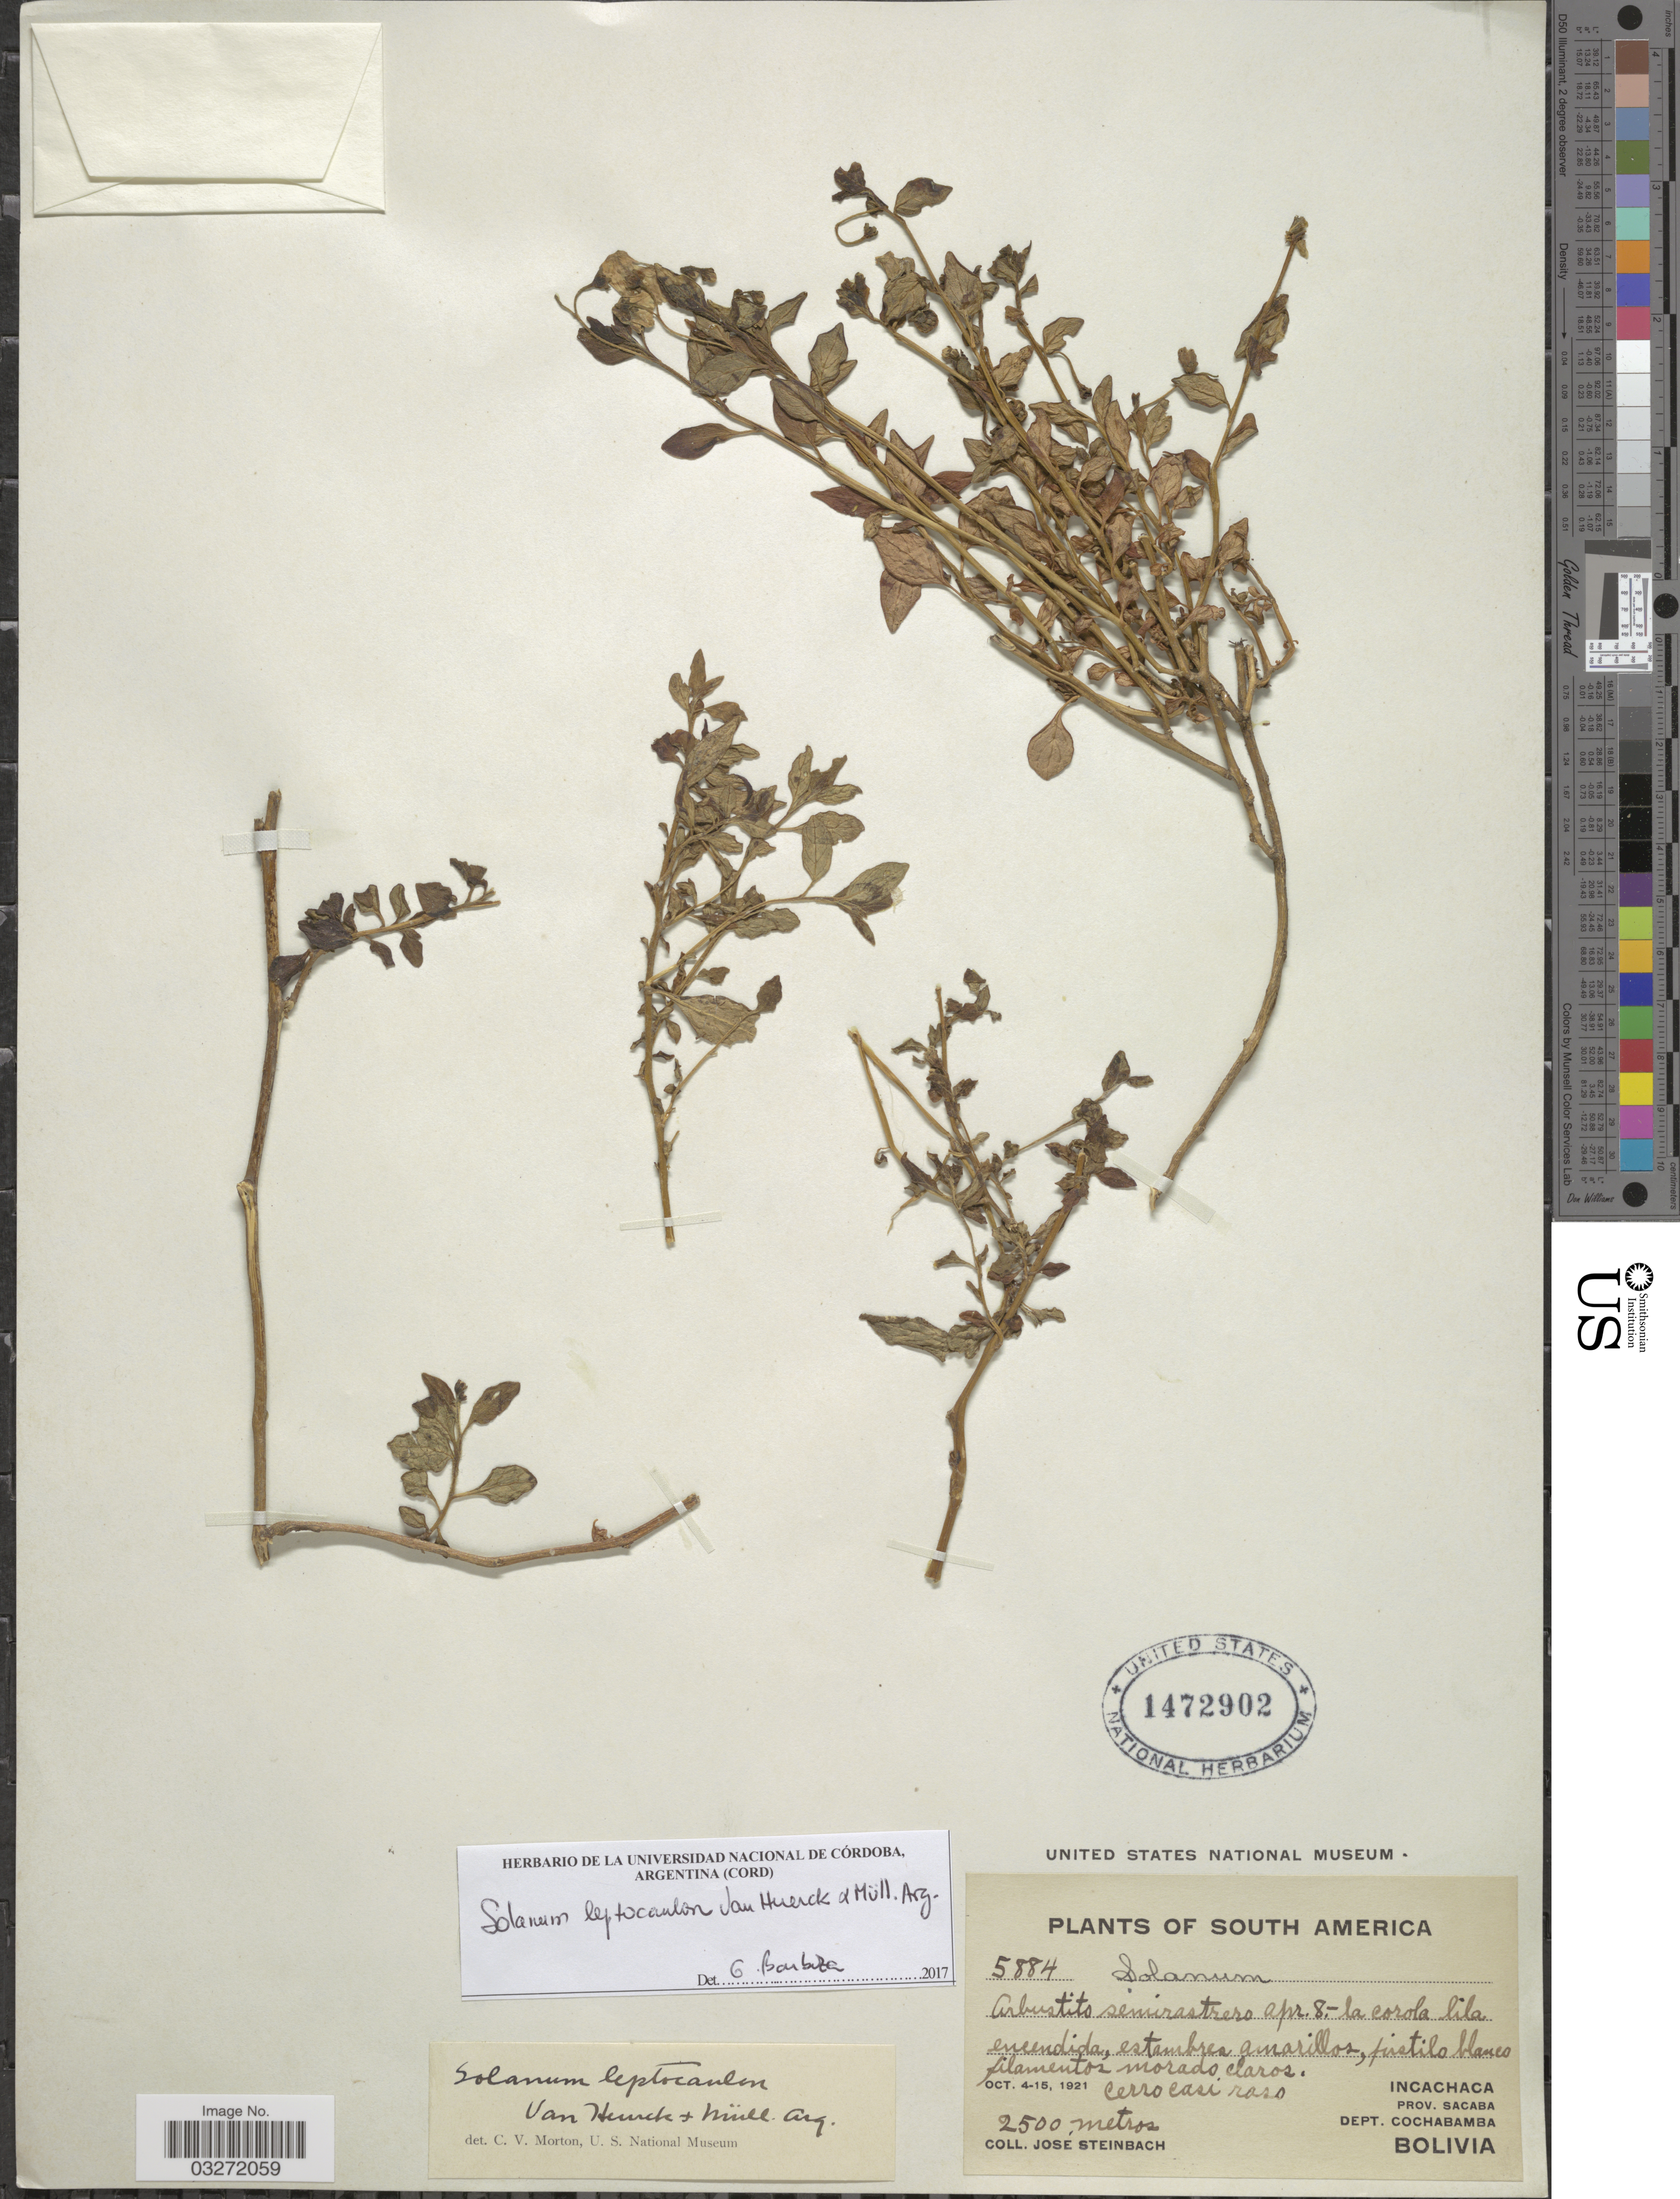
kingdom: Plantae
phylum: Tracheophyta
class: Magnoliopsida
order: Solanales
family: Solanaceae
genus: Solanum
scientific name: Solanum leptocaulon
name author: Van Heurck & Müll. Arg.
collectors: J. Steinbach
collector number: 5884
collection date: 1921-10-04/1921-10-15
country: Bolivia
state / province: Cochabamba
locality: Incachaca. Prov. Sacaba. Dept. Cochabamba.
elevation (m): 2500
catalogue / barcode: US 1472902